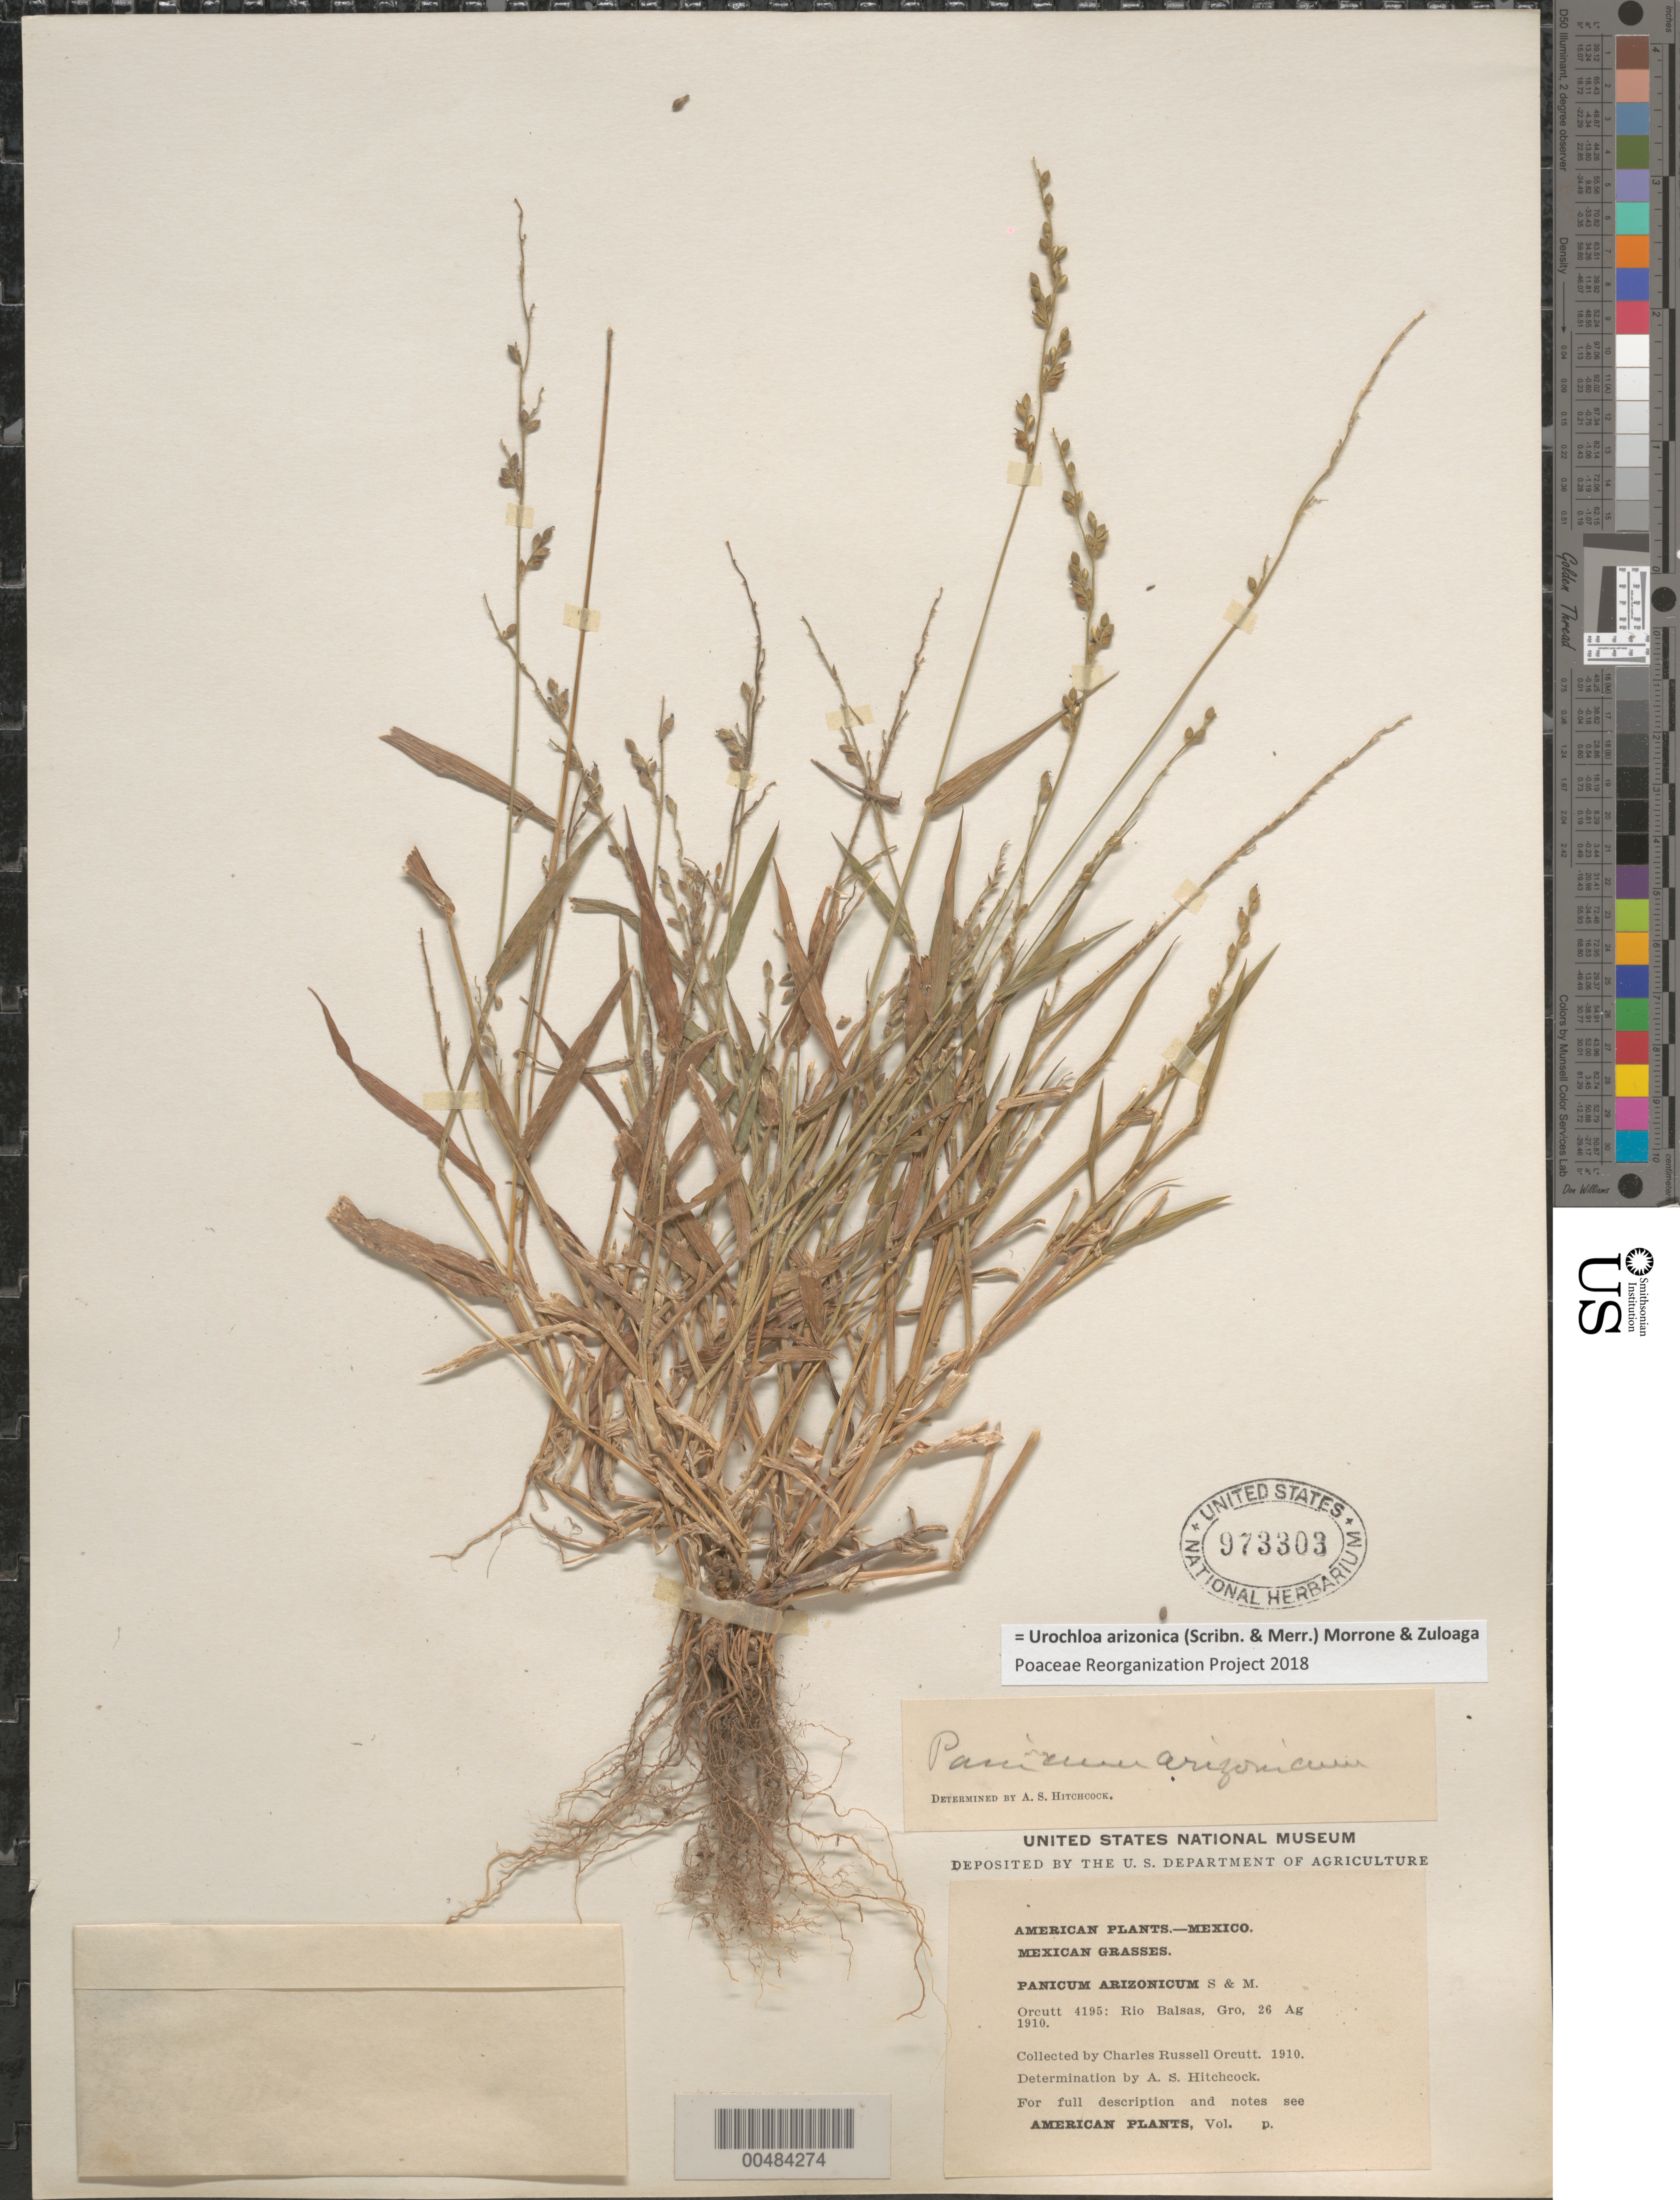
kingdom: Plantae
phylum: Tracheophyta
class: Liliopsida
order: Poales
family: Poaceae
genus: Brachiaria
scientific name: Brachiaria arizonicum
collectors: C. R. Orcutt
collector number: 4195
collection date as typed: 26 Aug 1910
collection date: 1910-08-26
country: Mexico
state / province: Guerrero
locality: Rio Balsas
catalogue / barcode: US 973303